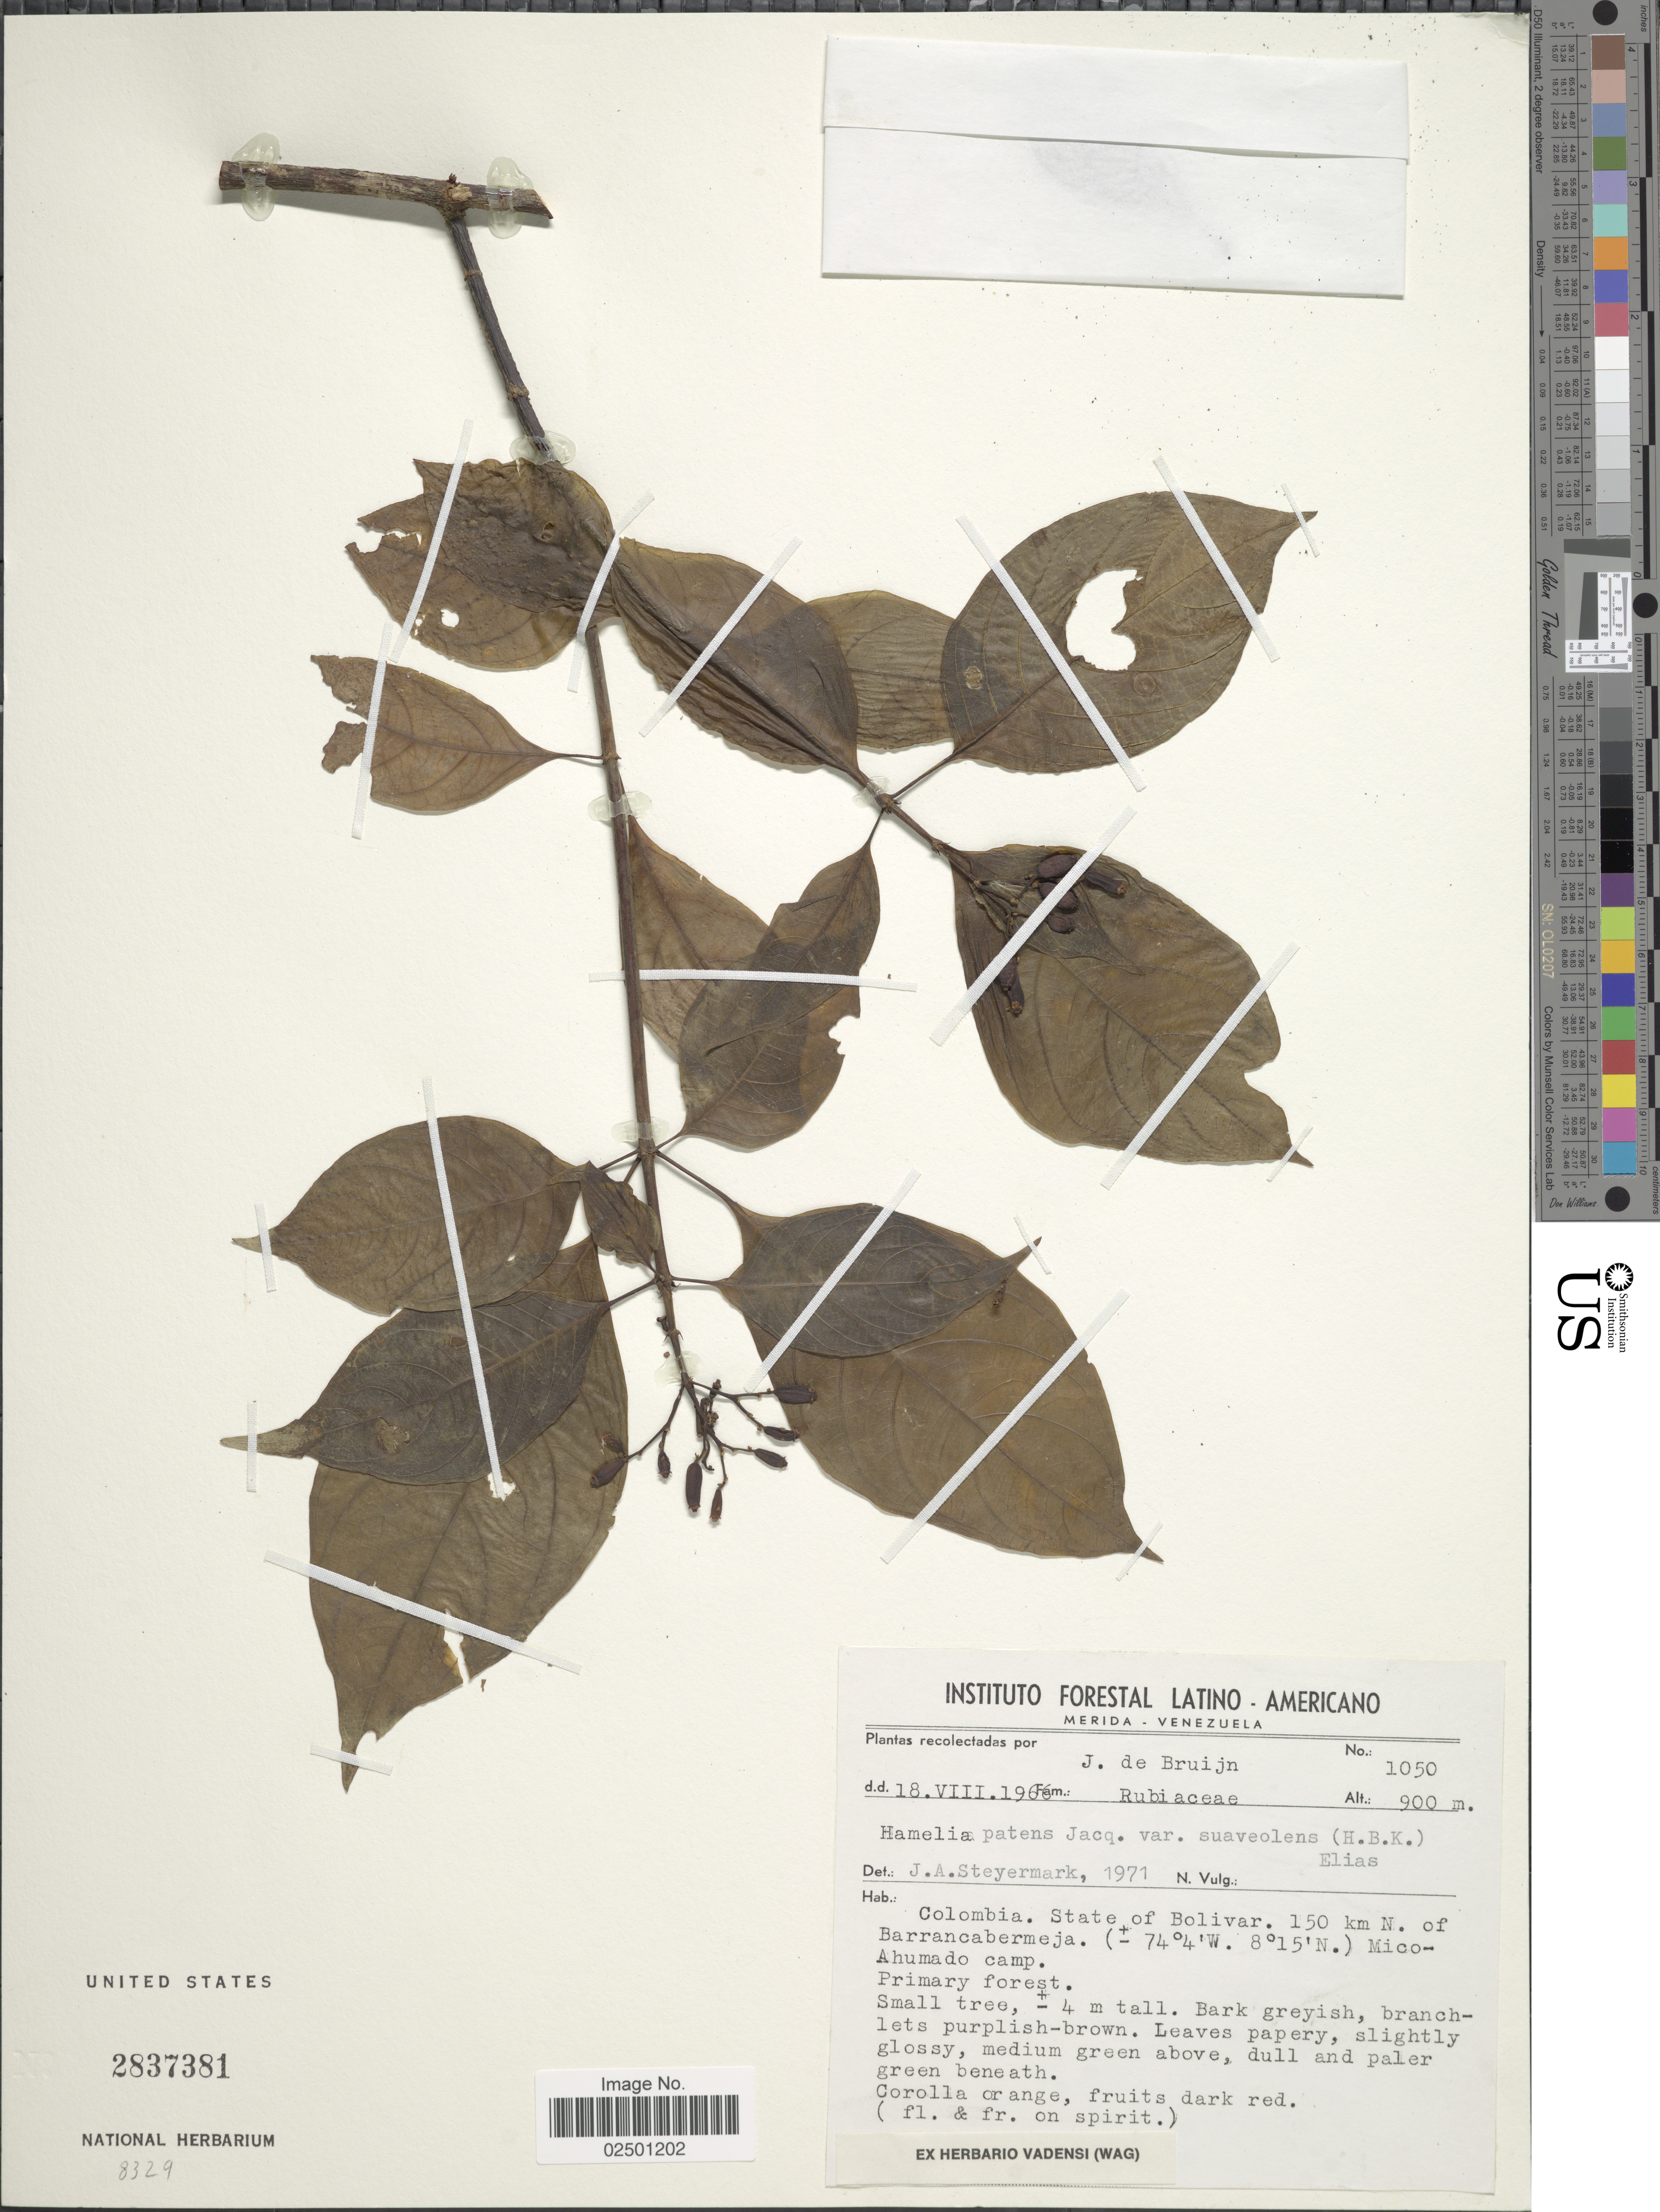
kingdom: Plantae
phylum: Tracheophyta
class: Magnoliopsida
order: Gentianales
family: Rubiaceae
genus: Hamelia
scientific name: Hamelia patens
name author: Jacq.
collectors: J. Bruijn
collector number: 1050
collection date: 1966-08-18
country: Colombia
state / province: Bolívar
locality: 150 km N. of Barrancabermeja. Mico-Ahumado camp.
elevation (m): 900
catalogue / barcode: US 2837381